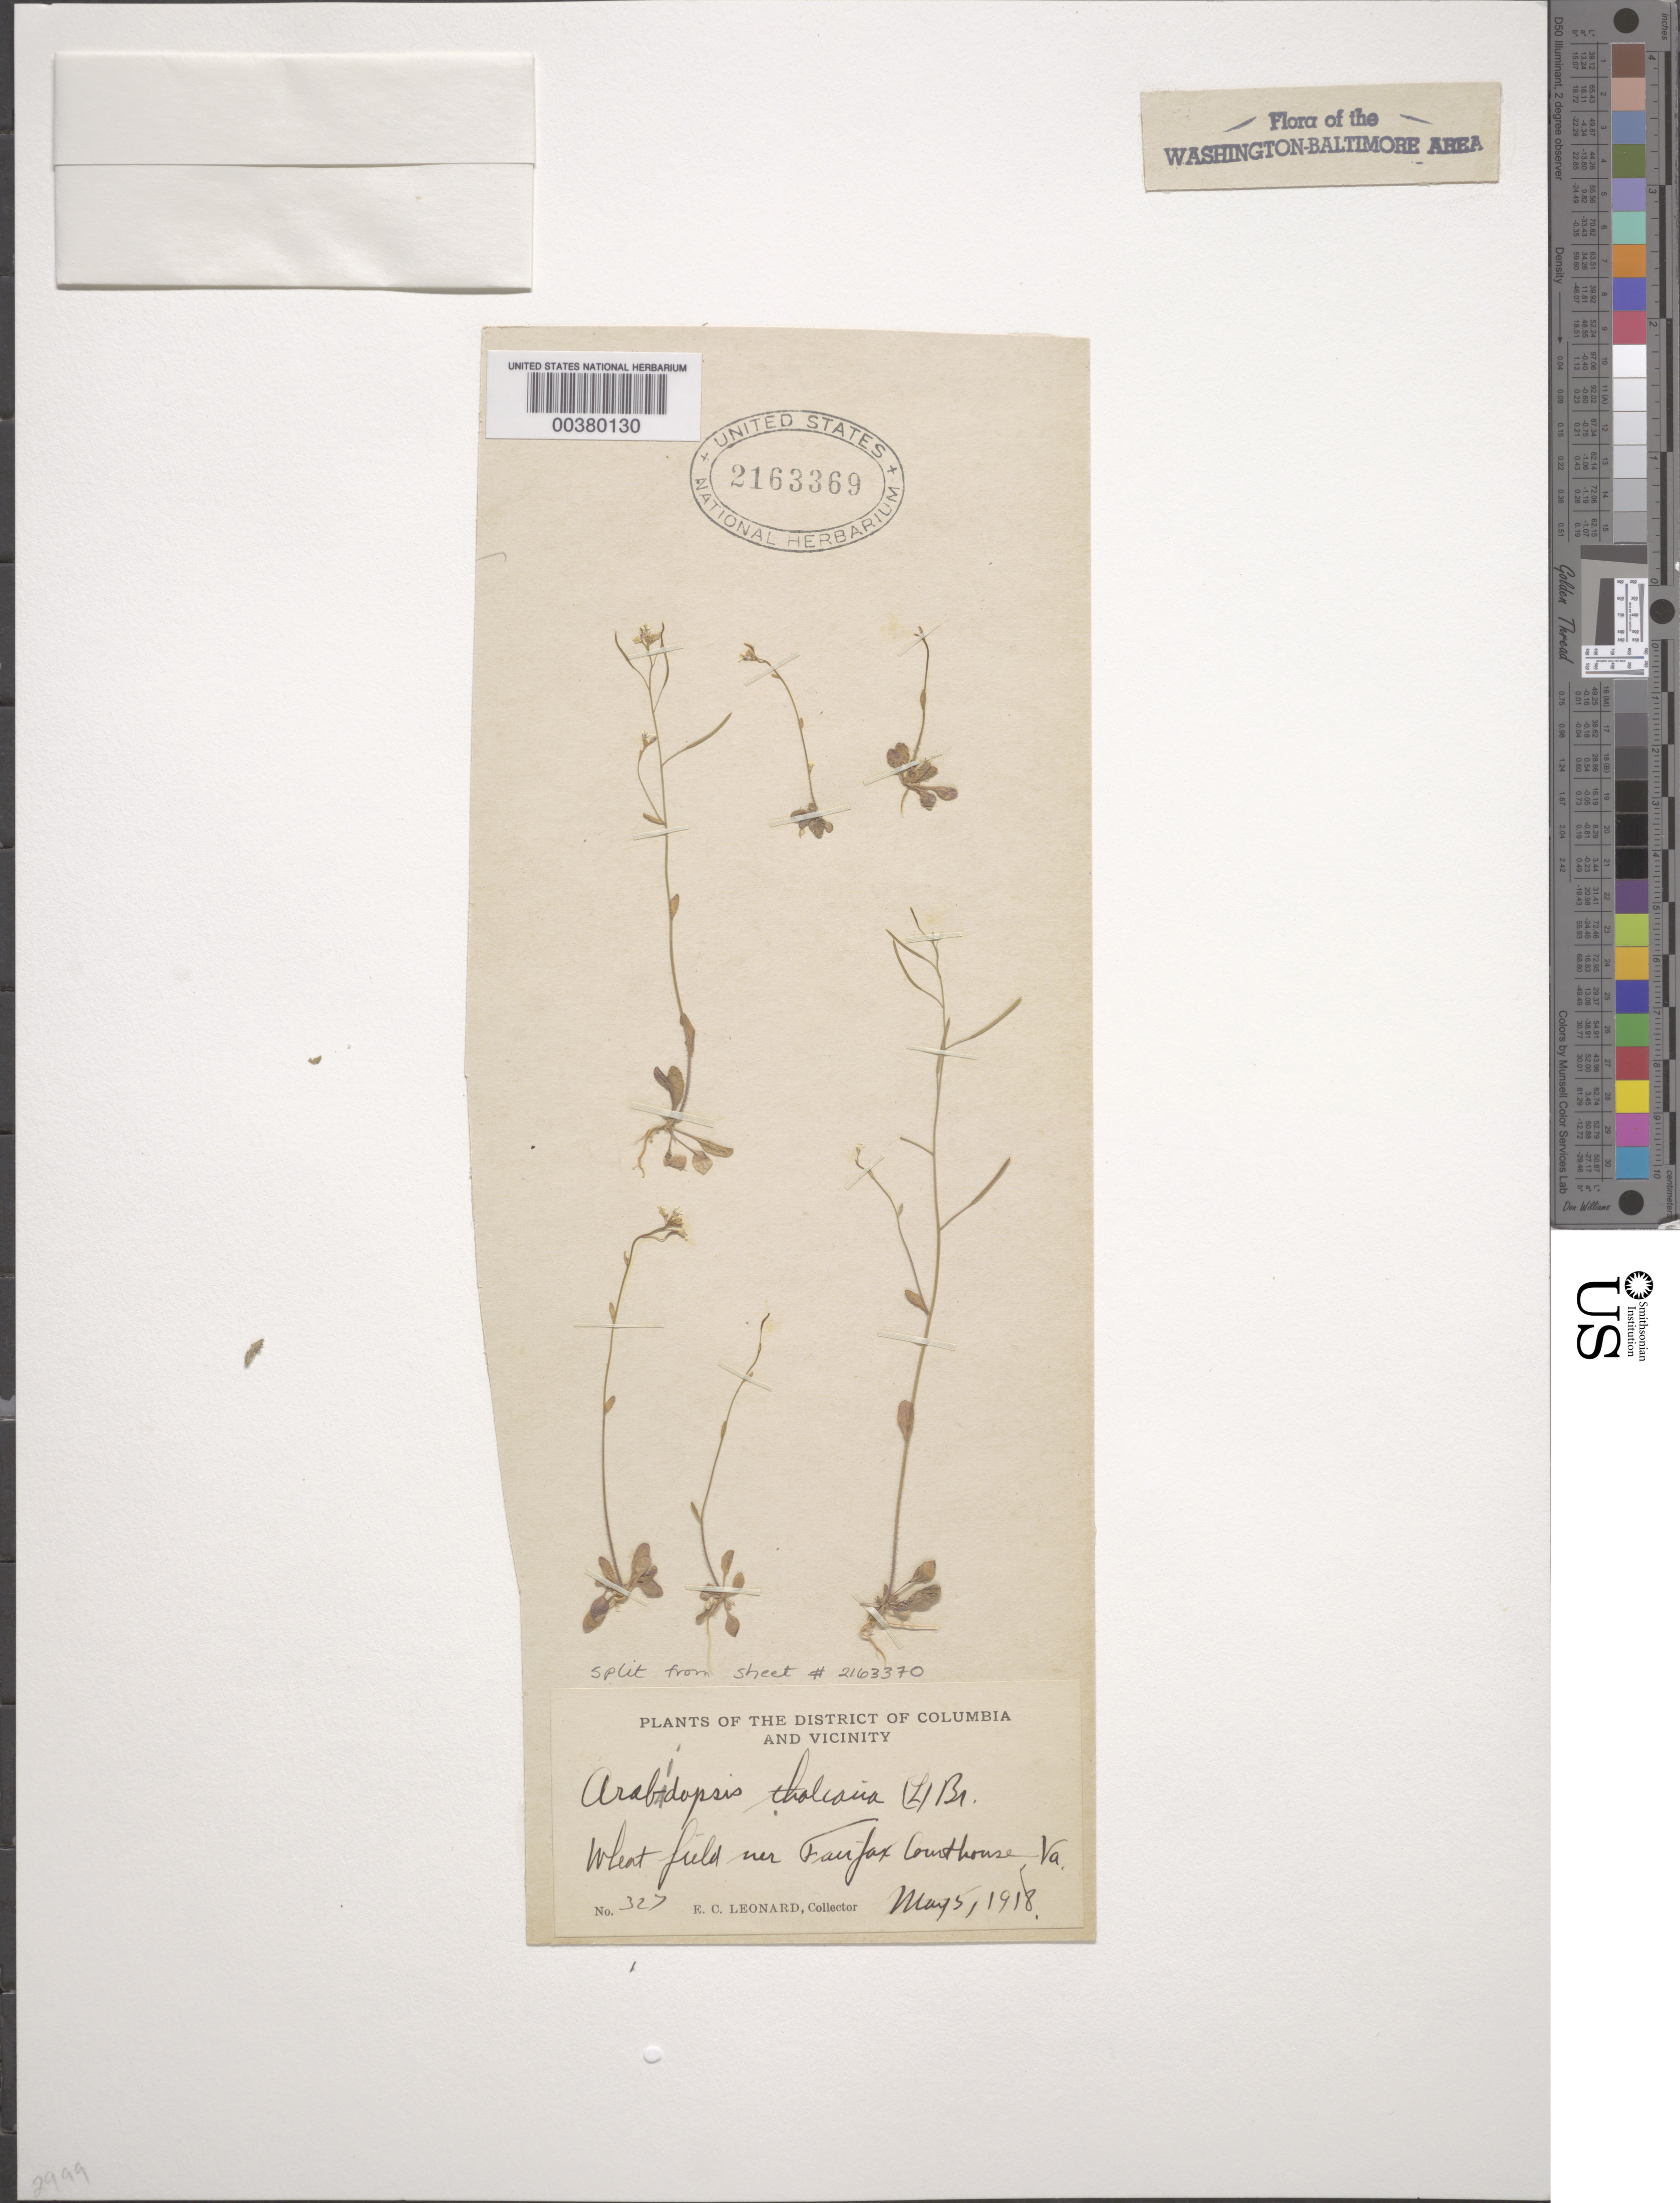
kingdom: Plantae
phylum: Tracheophyta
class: Magnoliopsida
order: Brassicales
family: Brassicaceae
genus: Arabidopsis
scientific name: Arabidopsis thaliana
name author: (L.) Heynh.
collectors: E. C. Leonard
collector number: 327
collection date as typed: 05 May 1918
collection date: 1918-05-05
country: United States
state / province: Virginia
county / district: Fairfax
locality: Fairfax Courthouse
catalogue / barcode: US 2163369